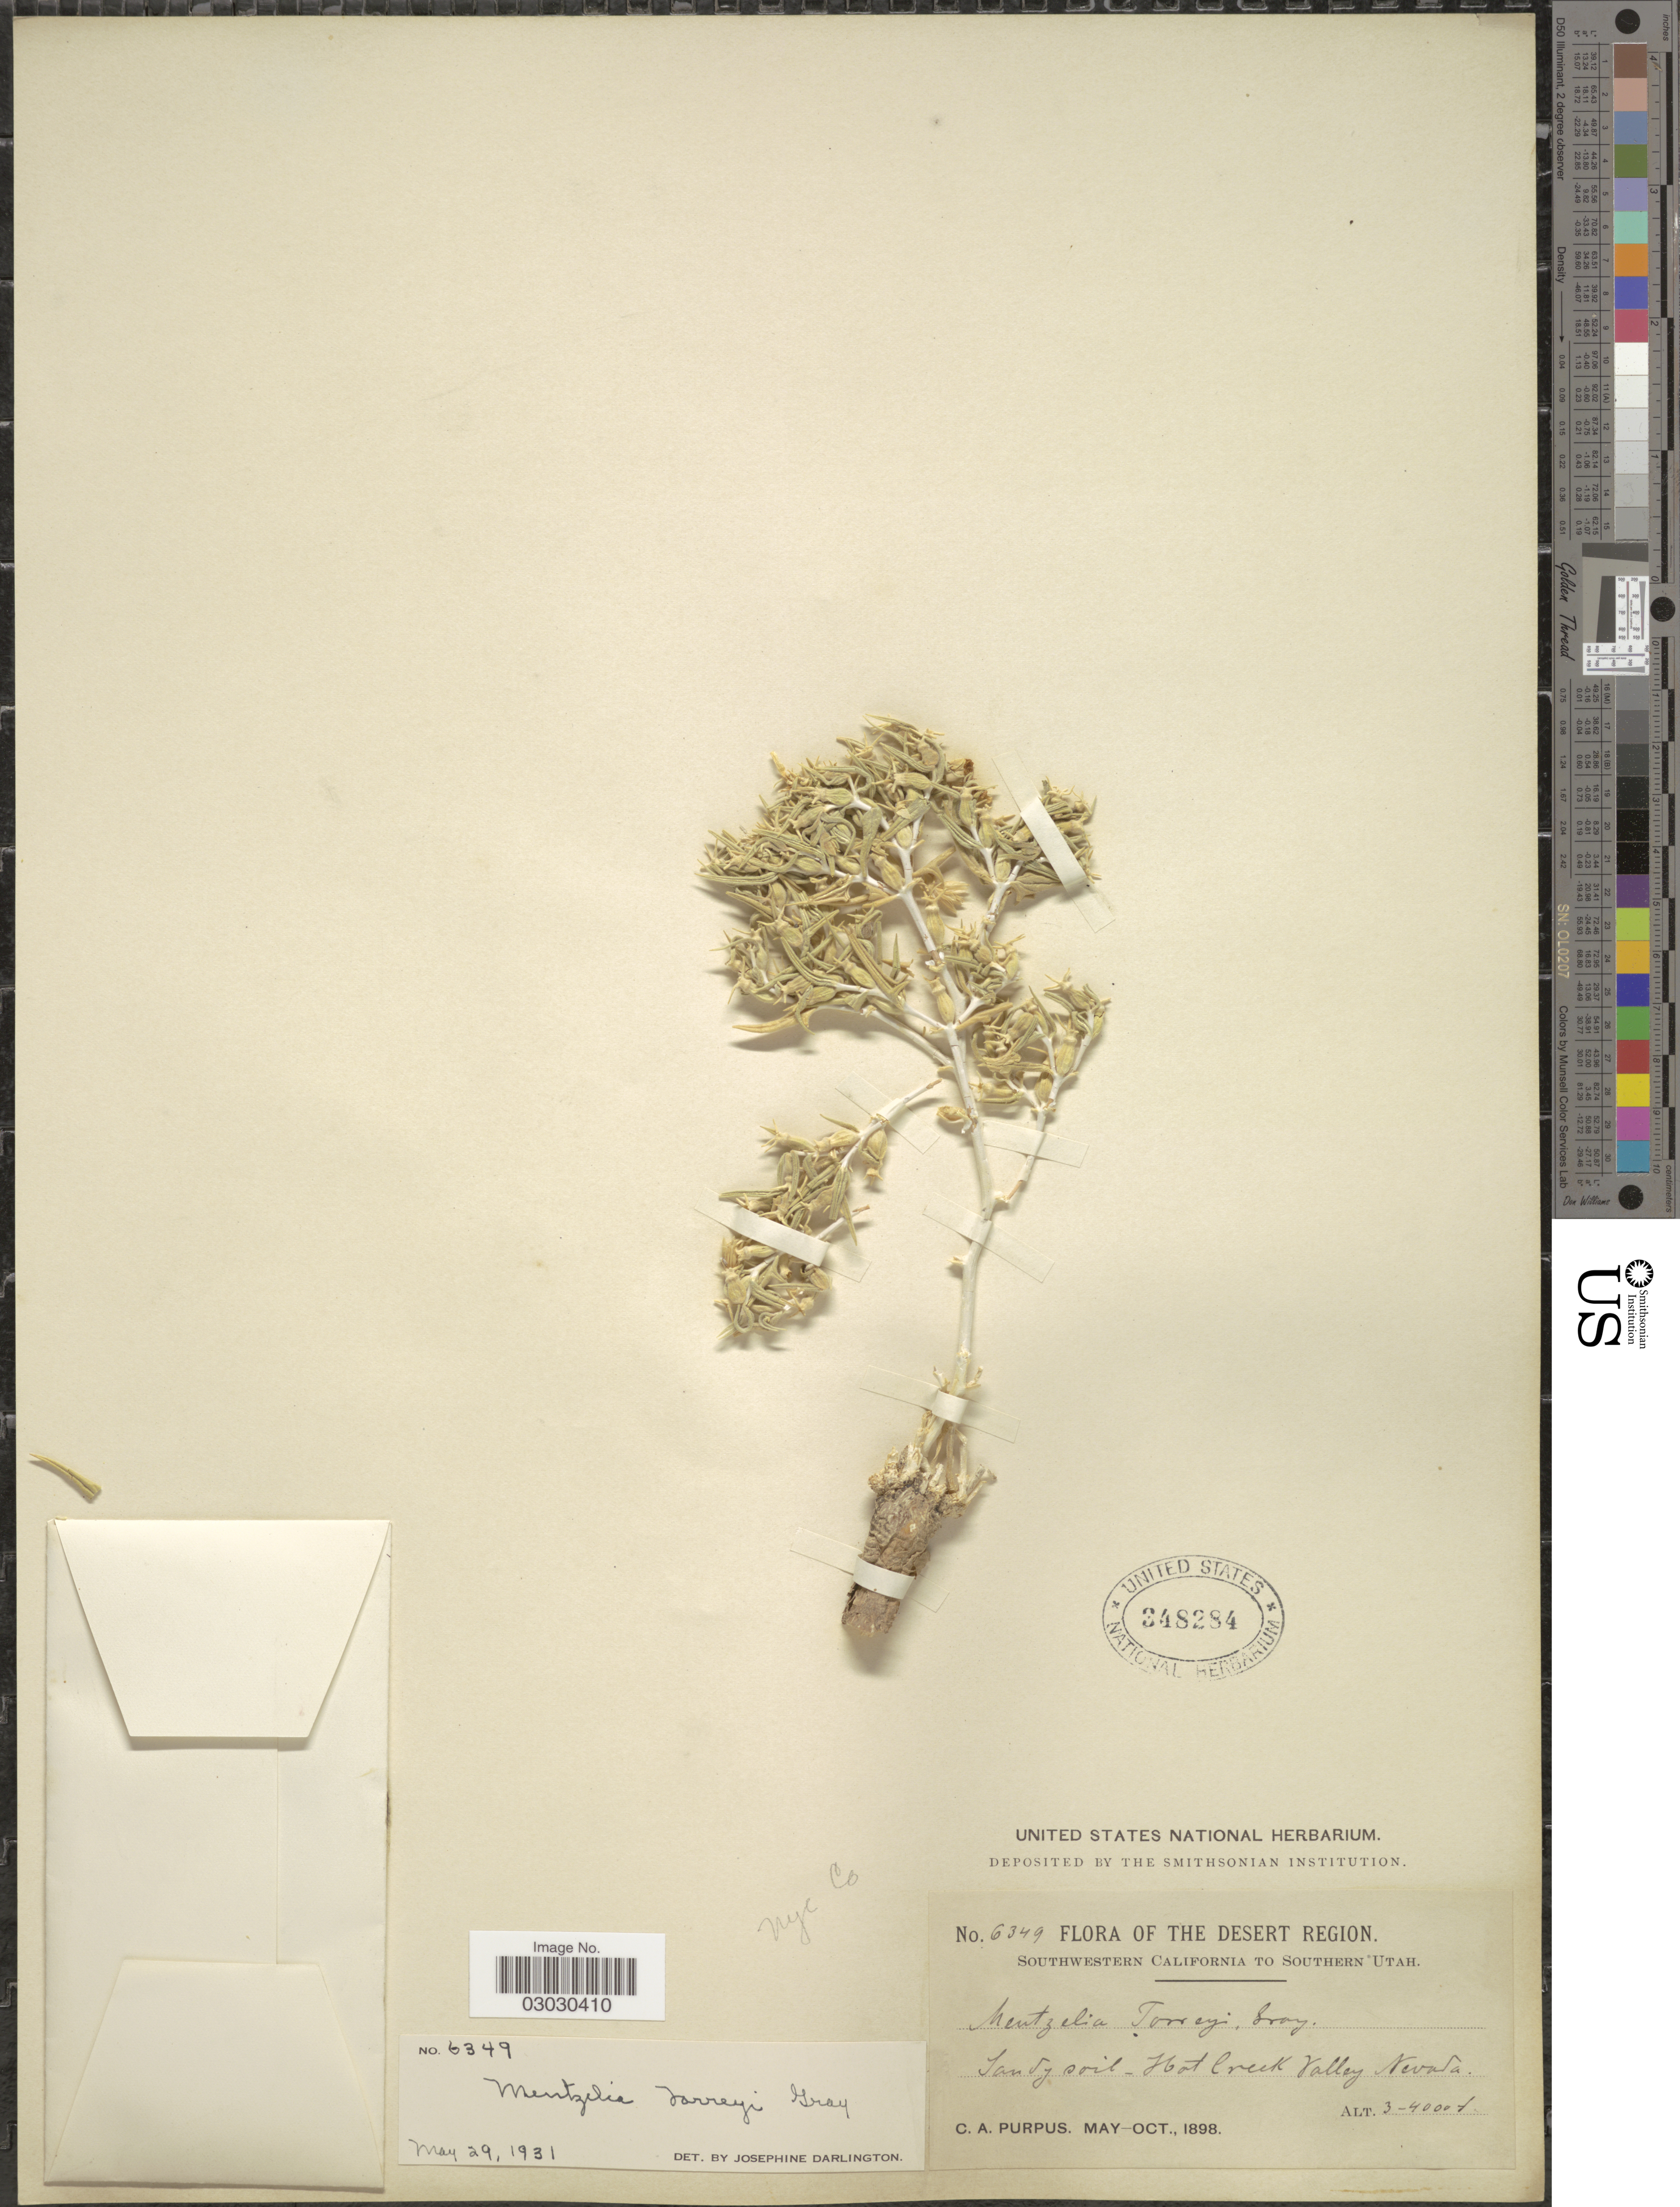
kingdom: Plantae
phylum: Tracheophyta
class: Magnoliopsida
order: Cornales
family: Loasaceae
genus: Mentzelia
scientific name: Mentzelia torreyi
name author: A. Gray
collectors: C. A. Purpus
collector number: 6349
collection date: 1898-05/1898-10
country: United States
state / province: Nevada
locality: The Desert Region. Sandy Soil, Hot Creek Valley.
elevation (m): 914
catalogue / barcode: US 348284